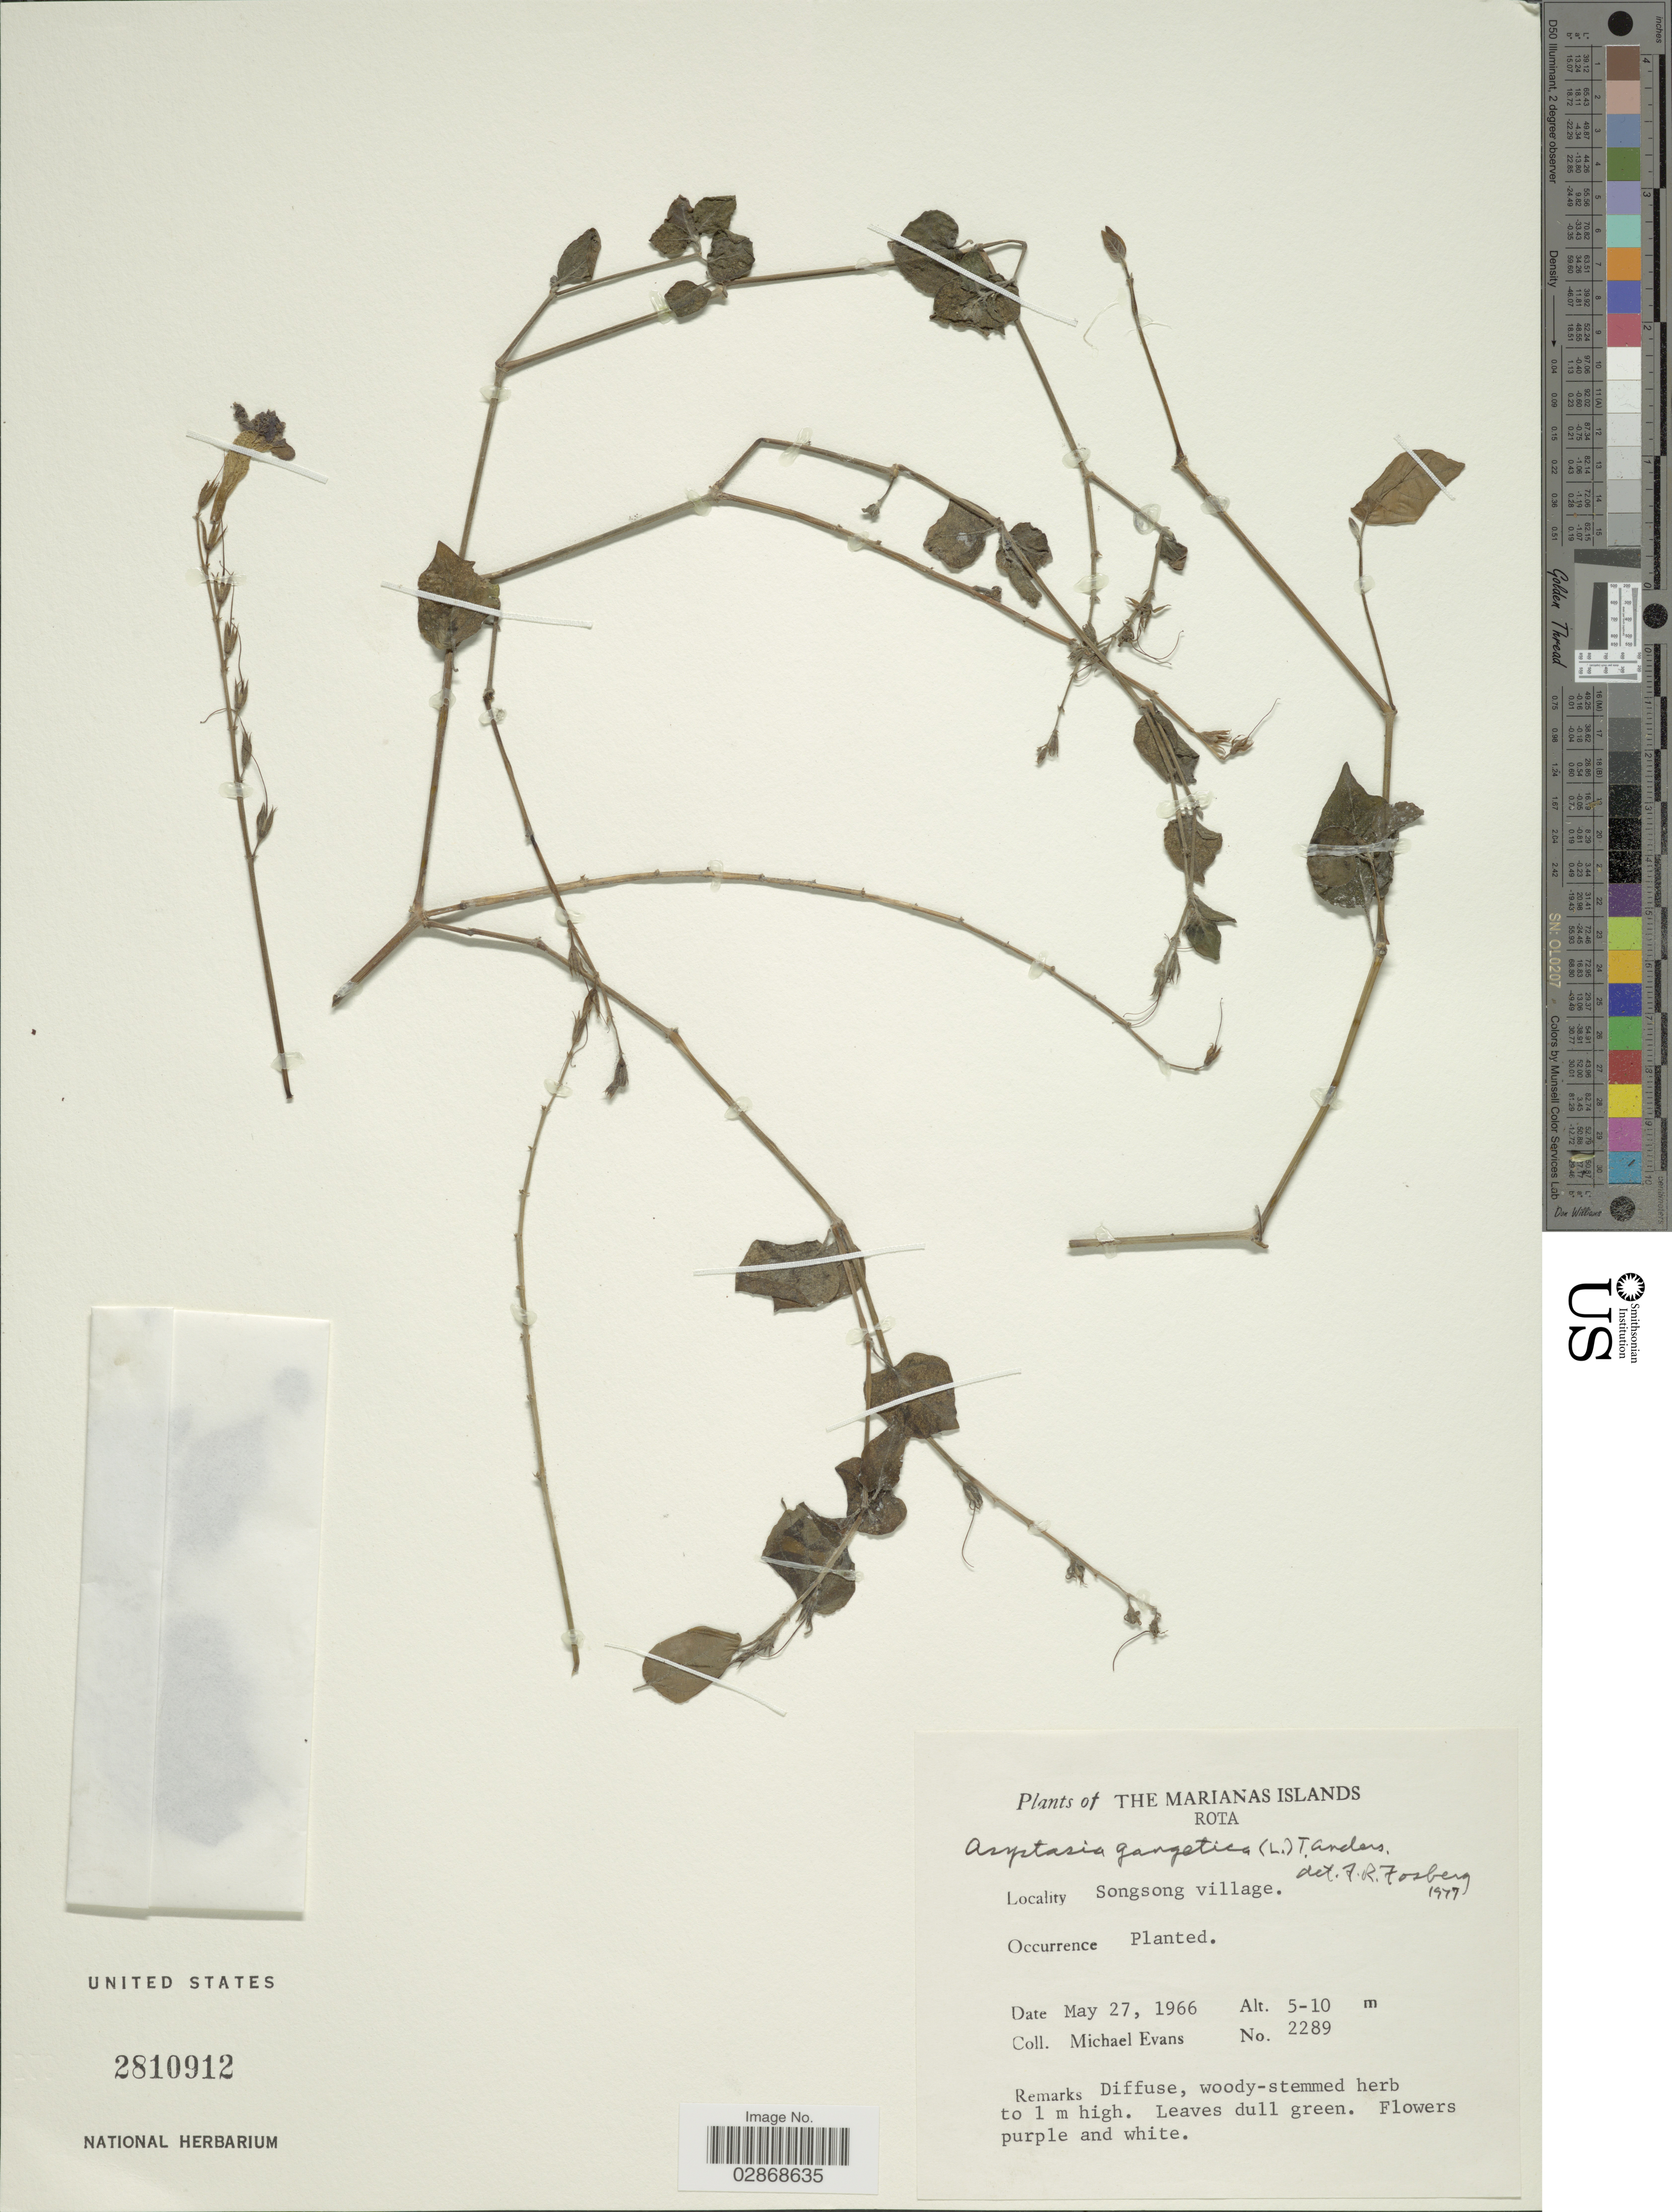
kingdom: Plantae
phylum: Tracheophyta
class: Magnoliopsida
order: Lamiales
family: Acanthaceae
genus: Asystasia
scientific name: Asystasia gangetica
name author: (L.) T. Anderson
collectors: M. Evans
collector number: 2289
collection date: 1966-05-27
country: Northern Mariana Islands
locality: Marianas Islands. Rota. Songsong village.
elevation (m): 5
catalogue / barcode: US 2810912